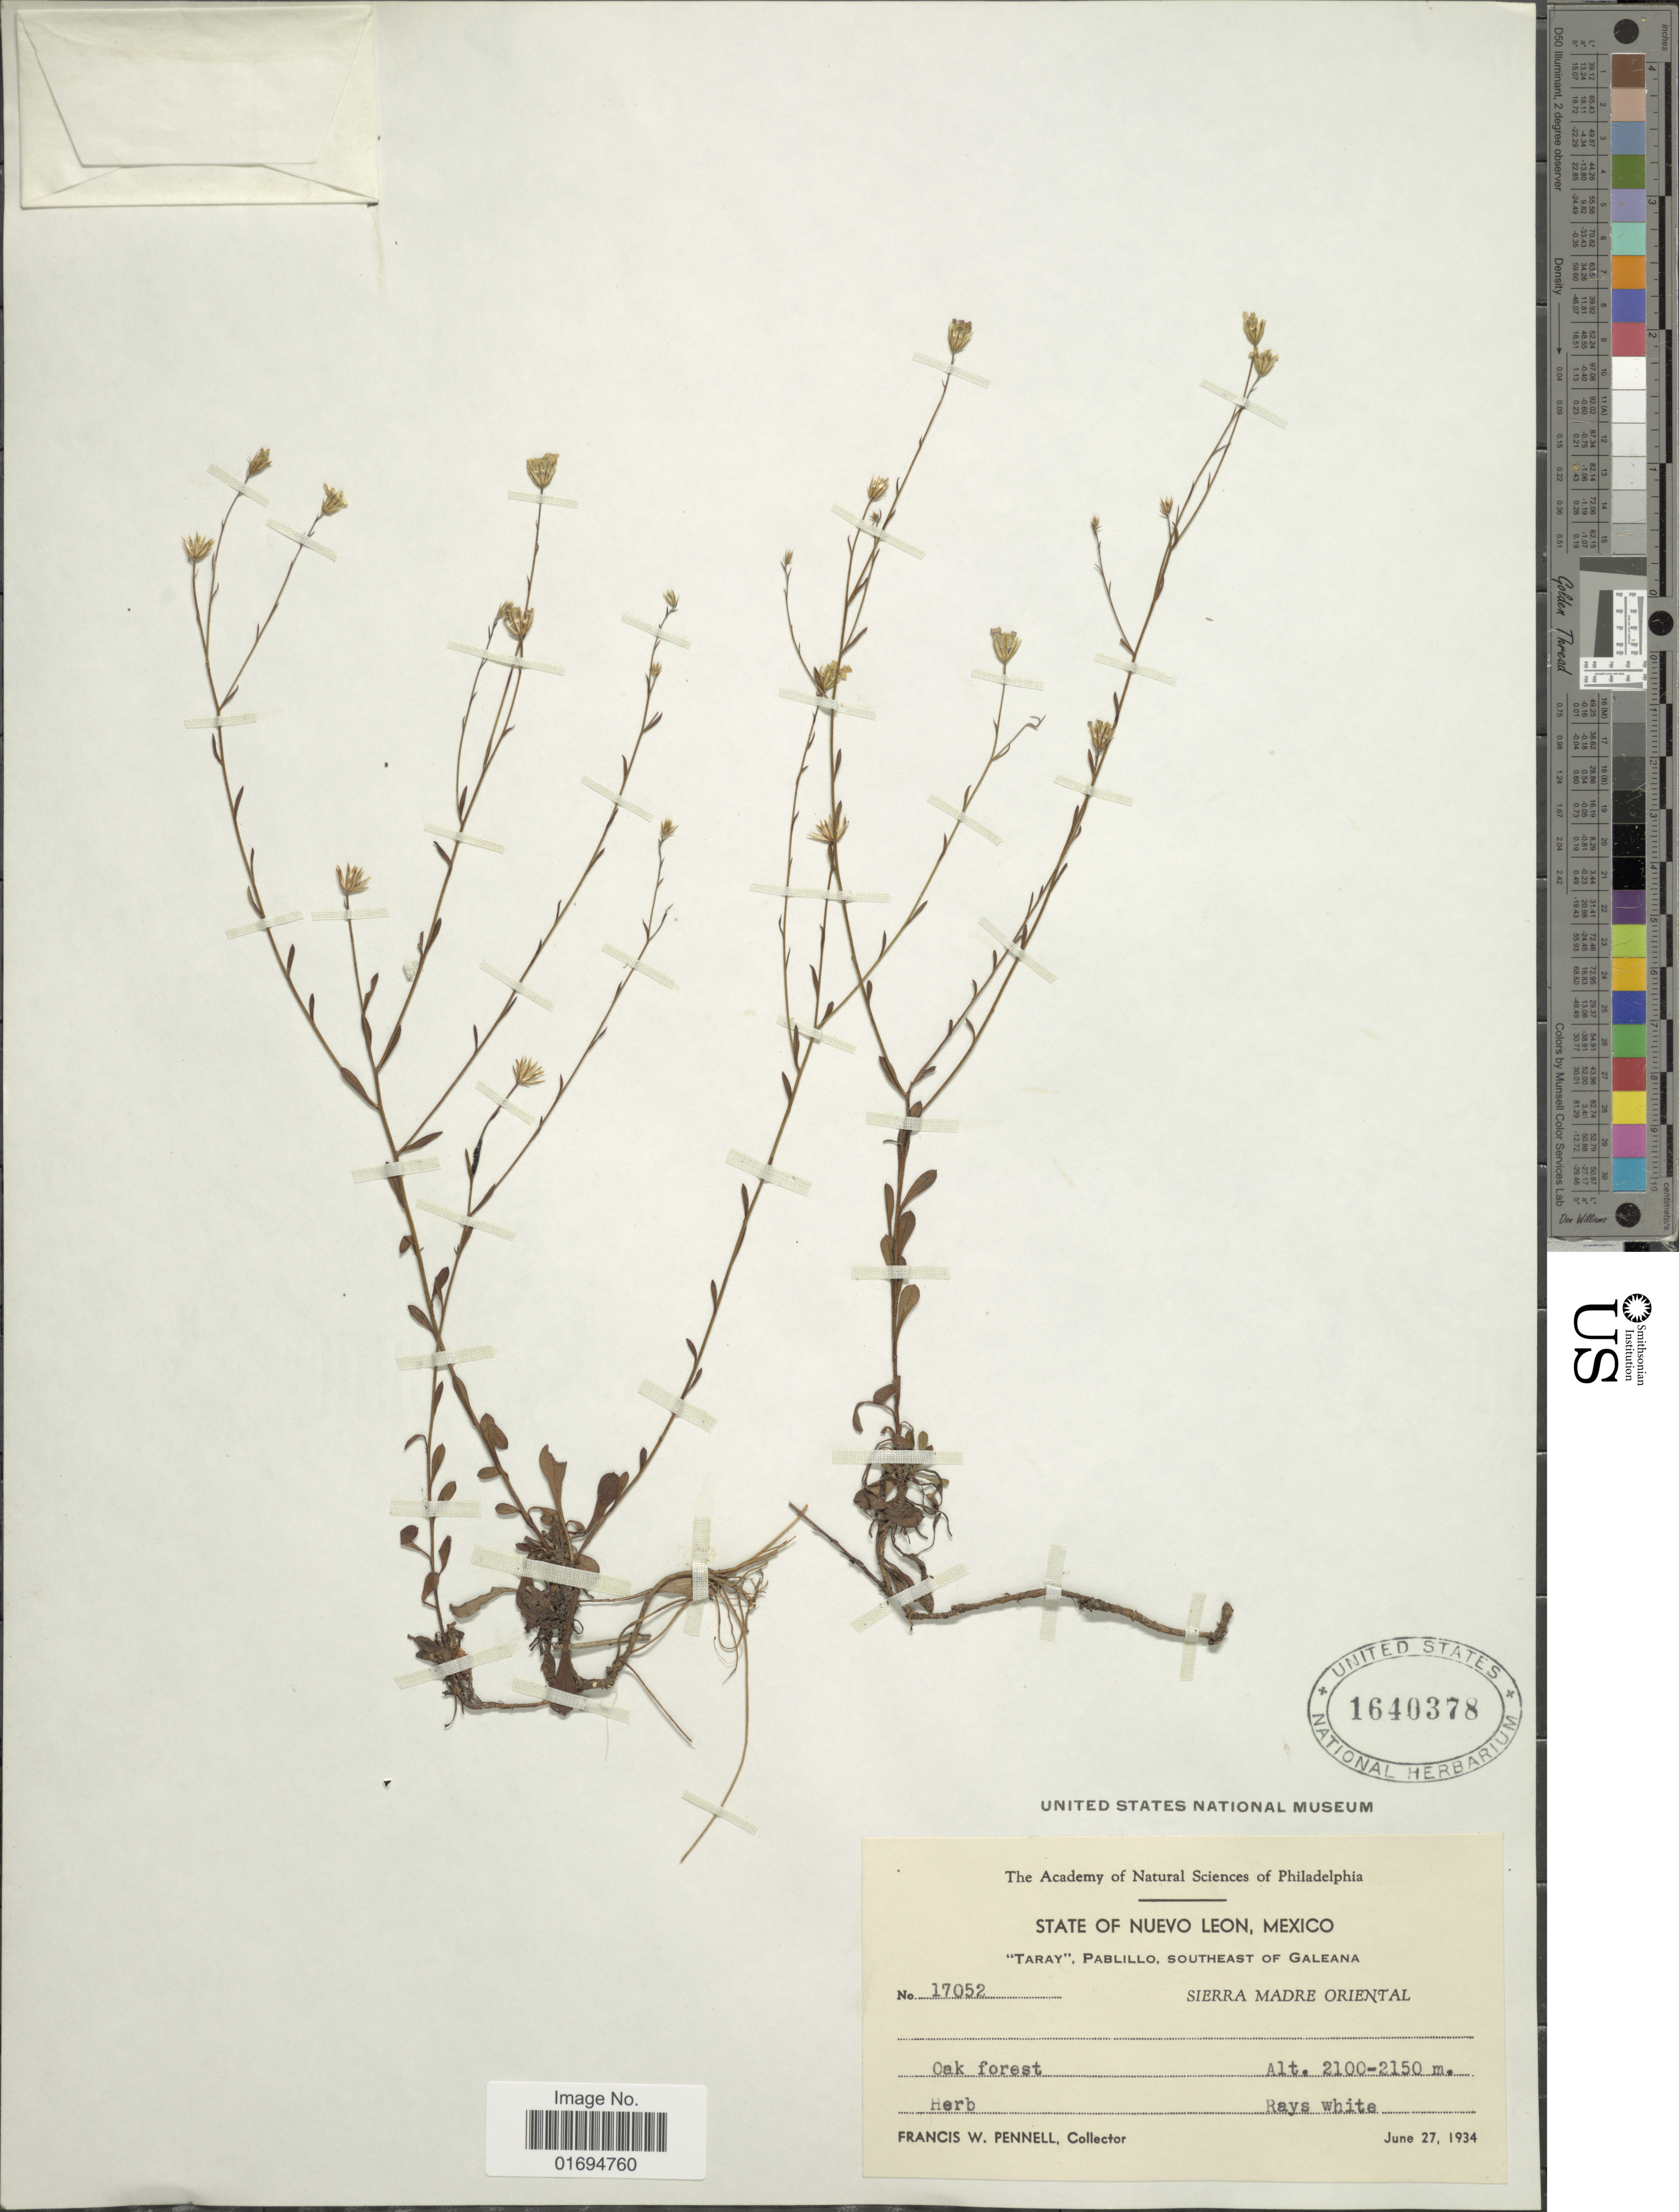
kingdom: Plantae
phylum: Tracheophyta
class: Magnoliopsida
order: Asterales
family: Asteraceae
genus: Chaetopappa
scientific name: Chaetopappa parryi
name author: A. Gray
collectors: F. W. Pennell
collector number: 17052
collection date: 1934-06-27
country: Mexico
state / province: Nuevo León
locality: Taray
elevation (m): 2100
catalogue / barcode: US 1640378